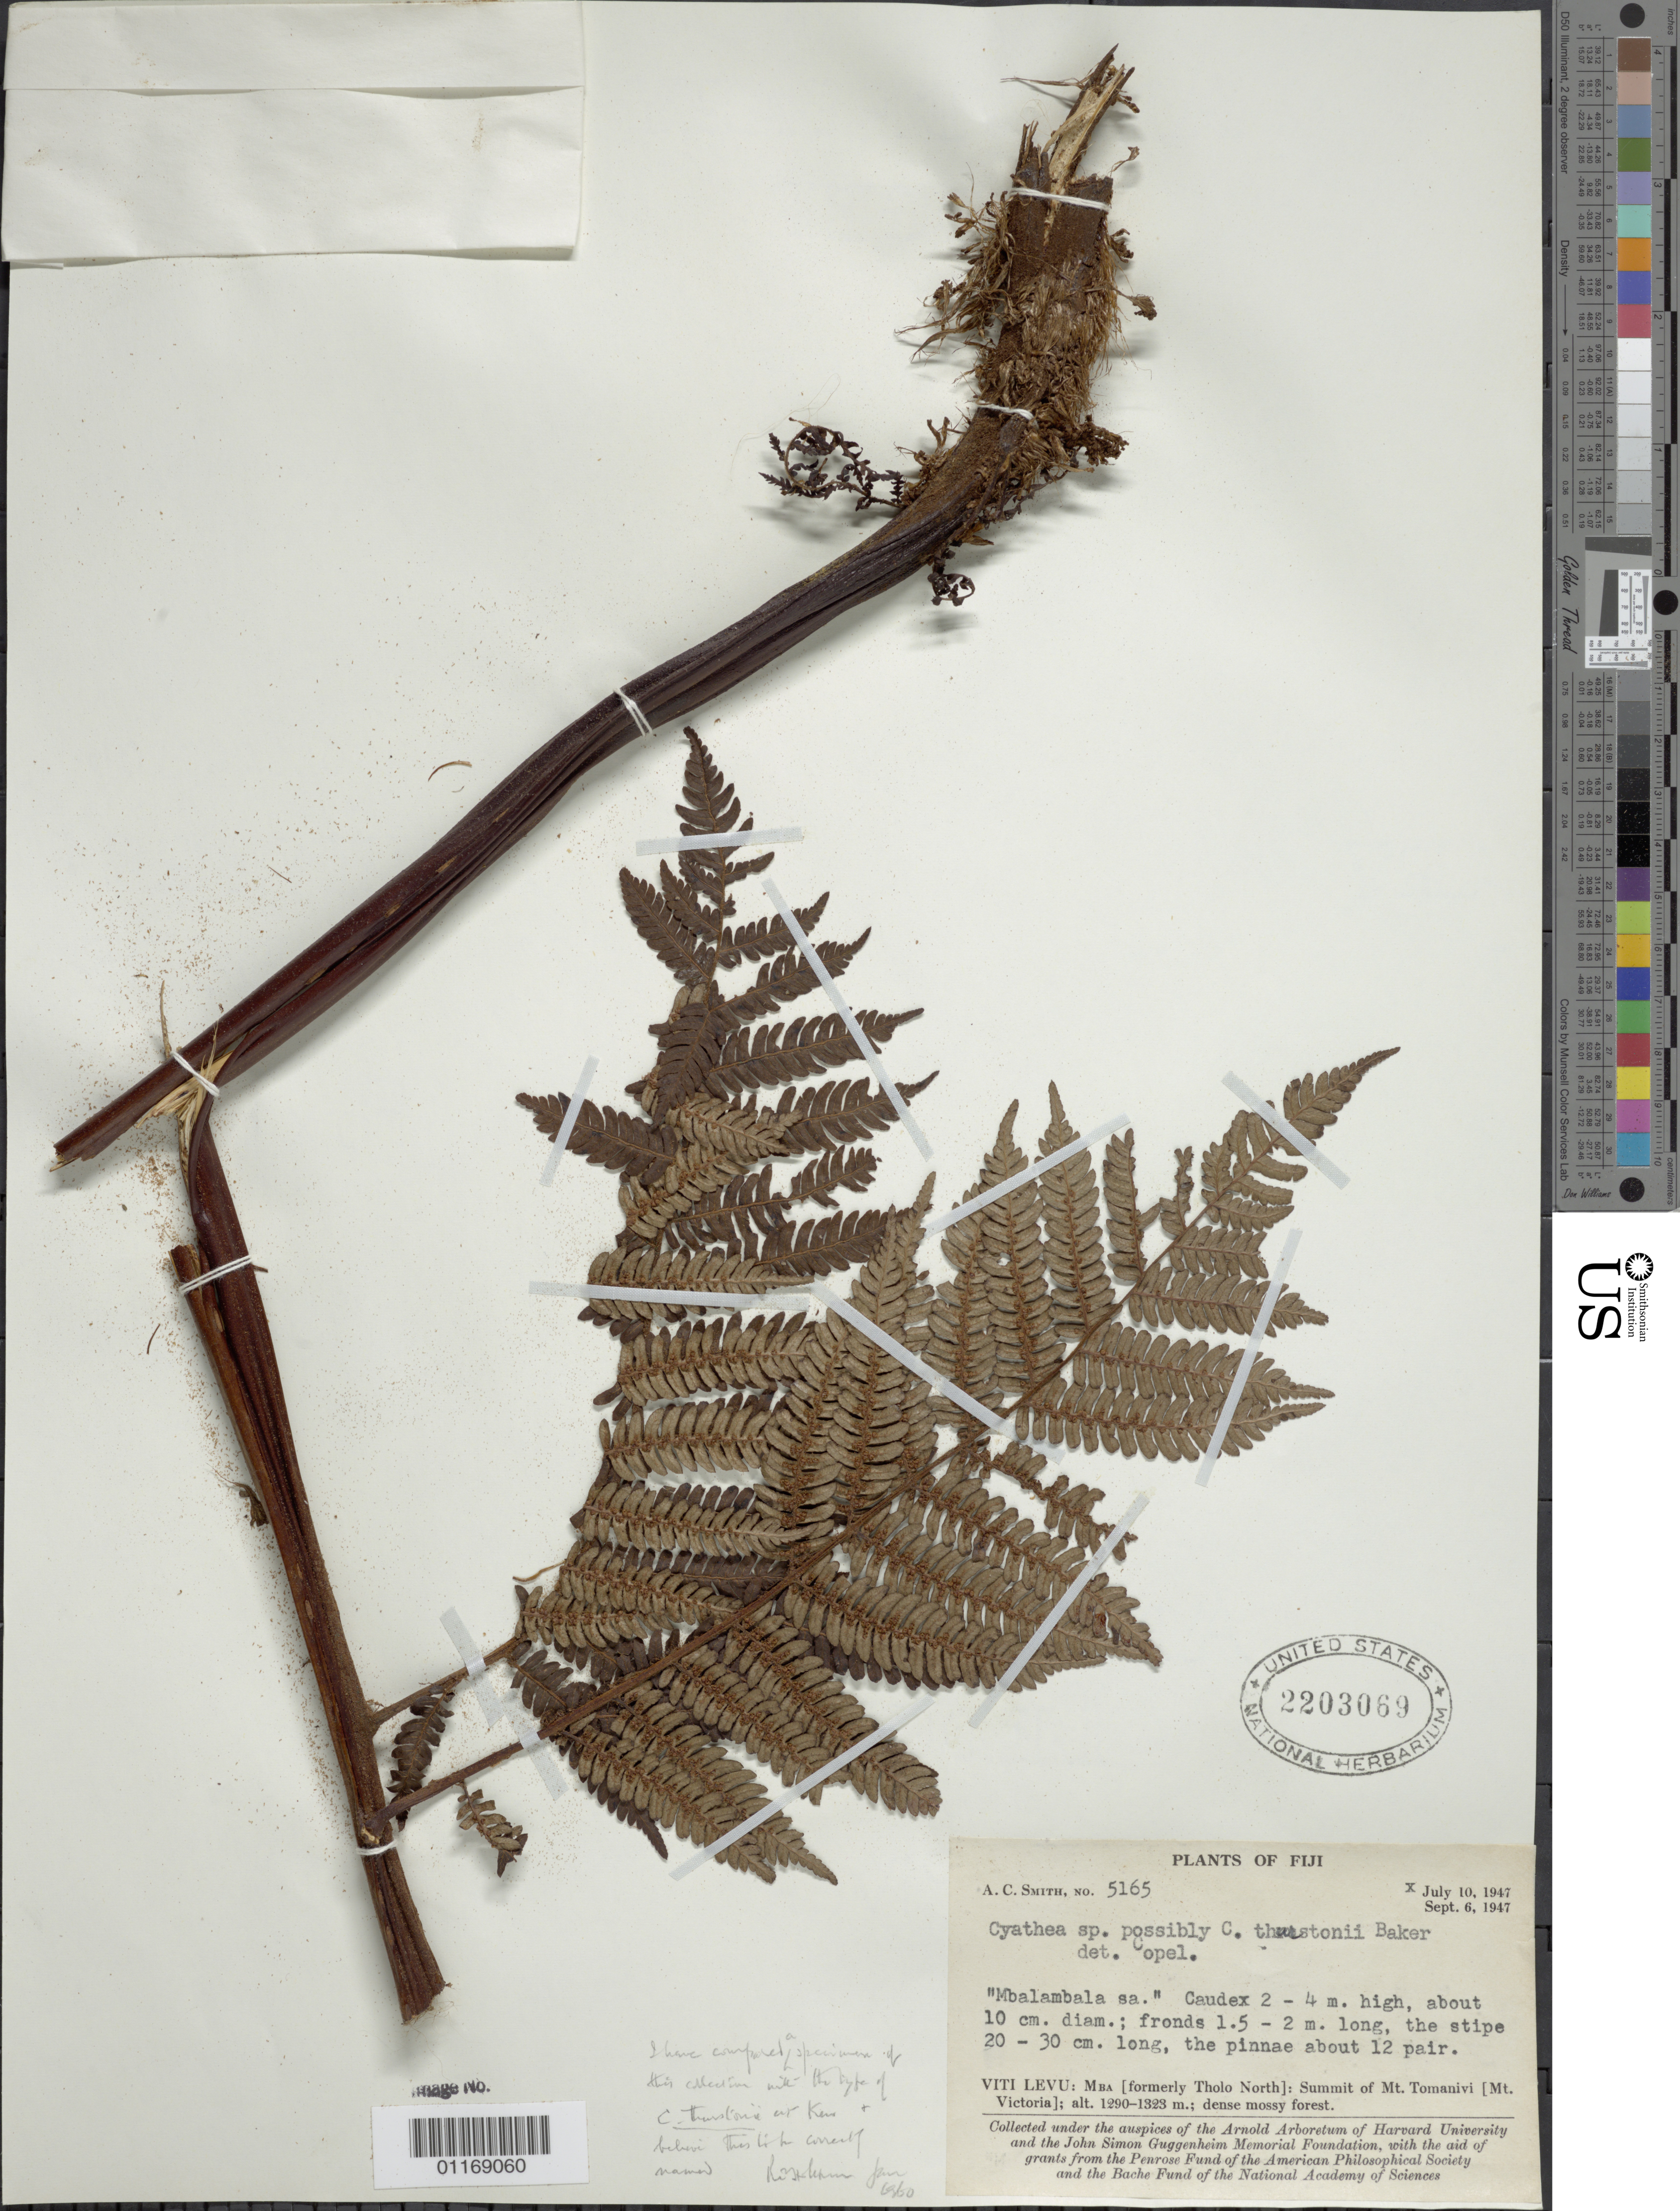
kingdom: Plantae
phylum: Tracheophyta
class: Polypodiopsida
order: Cyatheales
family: Cyatheaceae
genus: Alsophila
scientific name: Alsophila tahitensis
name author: Brack. in Wilkes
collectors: A. C. Smith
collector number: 5165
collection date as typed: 10 Jul 1947 to 06 Sep 1947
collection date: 1947-07-10/1947-09-06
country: Fiji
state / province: Mba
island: Viti Levu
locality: Summit of mt. tomanivi (mt. victoria).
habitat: Dense mossy forest.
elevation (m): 1290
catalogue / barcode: US 2203069